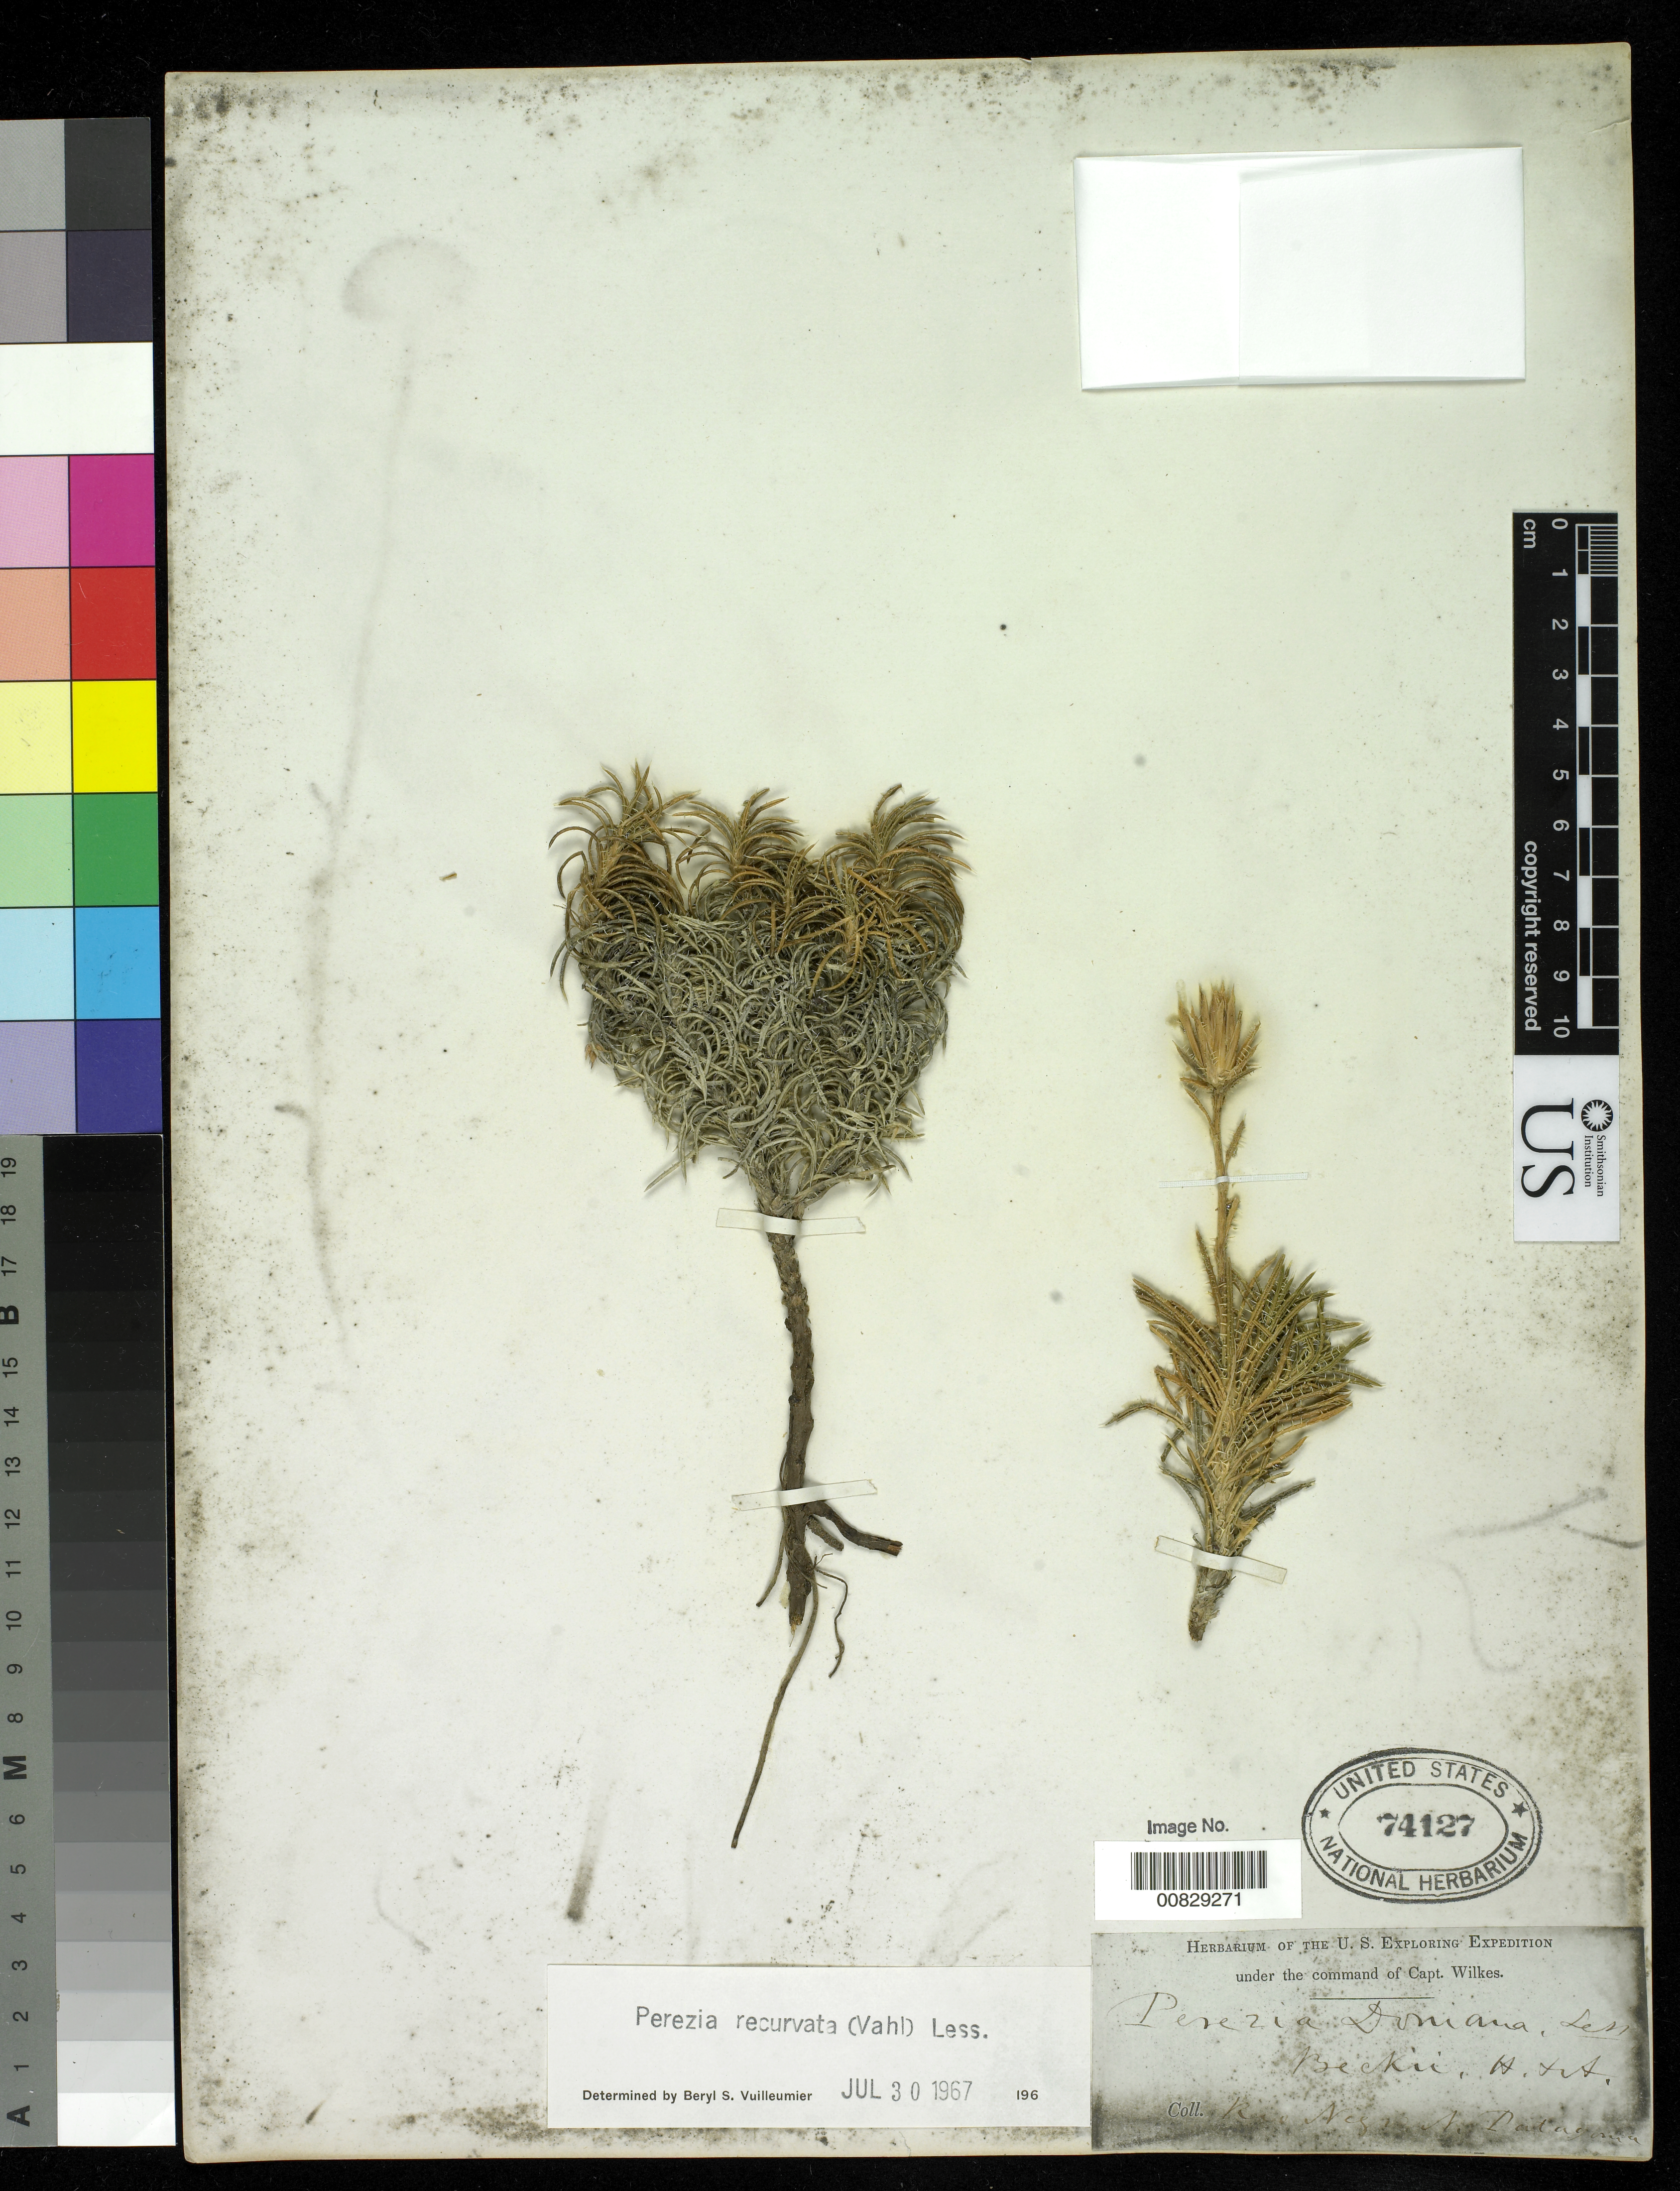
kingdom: Plantae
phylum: Tracheophyta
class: Magnoliopsida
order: Asterales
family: Asteraceae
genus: Perezia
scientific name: Perezia recurvata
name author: Less.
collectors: Wilkes Explor. Exped.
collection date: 1838/1842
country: Argentina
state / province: Rio Negro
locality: N. Patagonia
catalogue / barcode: US 74127